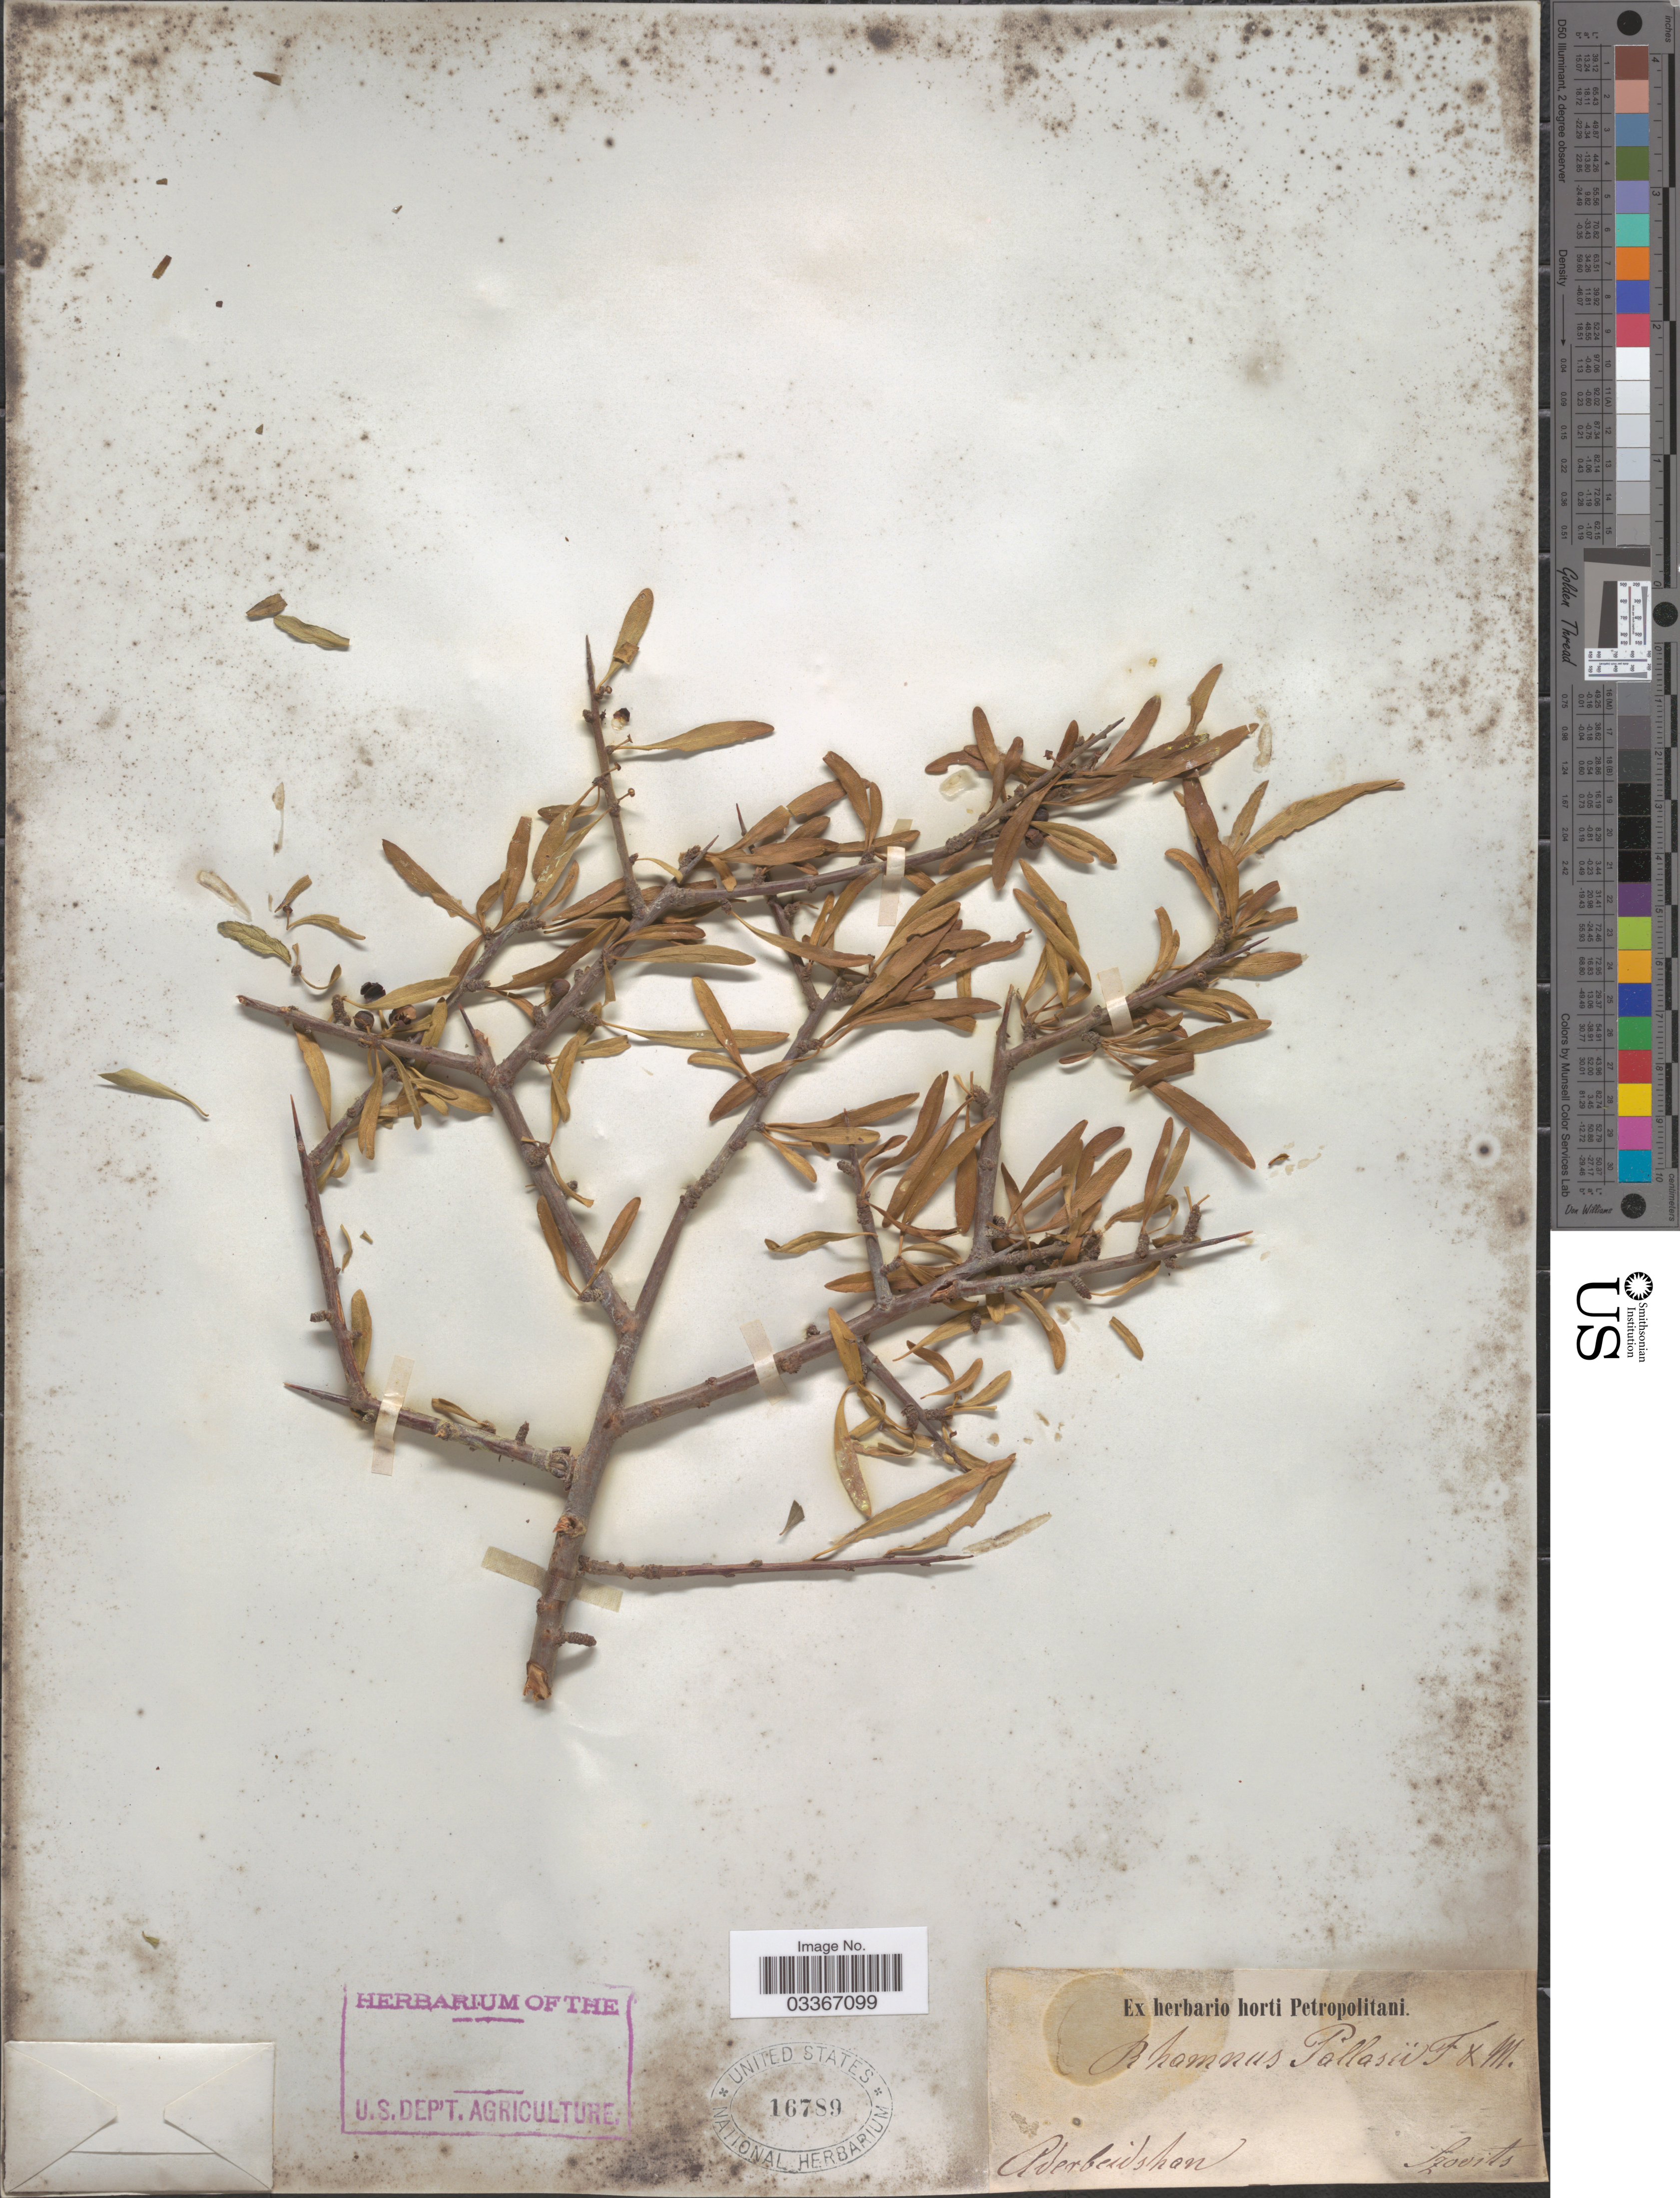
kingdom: Plantae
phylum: Tracheophyta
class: Magnoliopsida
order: Rosales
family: Rhamnaceae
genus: Rhamnus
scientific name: Rhamnus pallasii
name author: Fisch. & C.A. Mey.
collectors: Szovits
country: Azerbaijan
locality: Aderbeidshan.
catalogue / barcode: US 16789